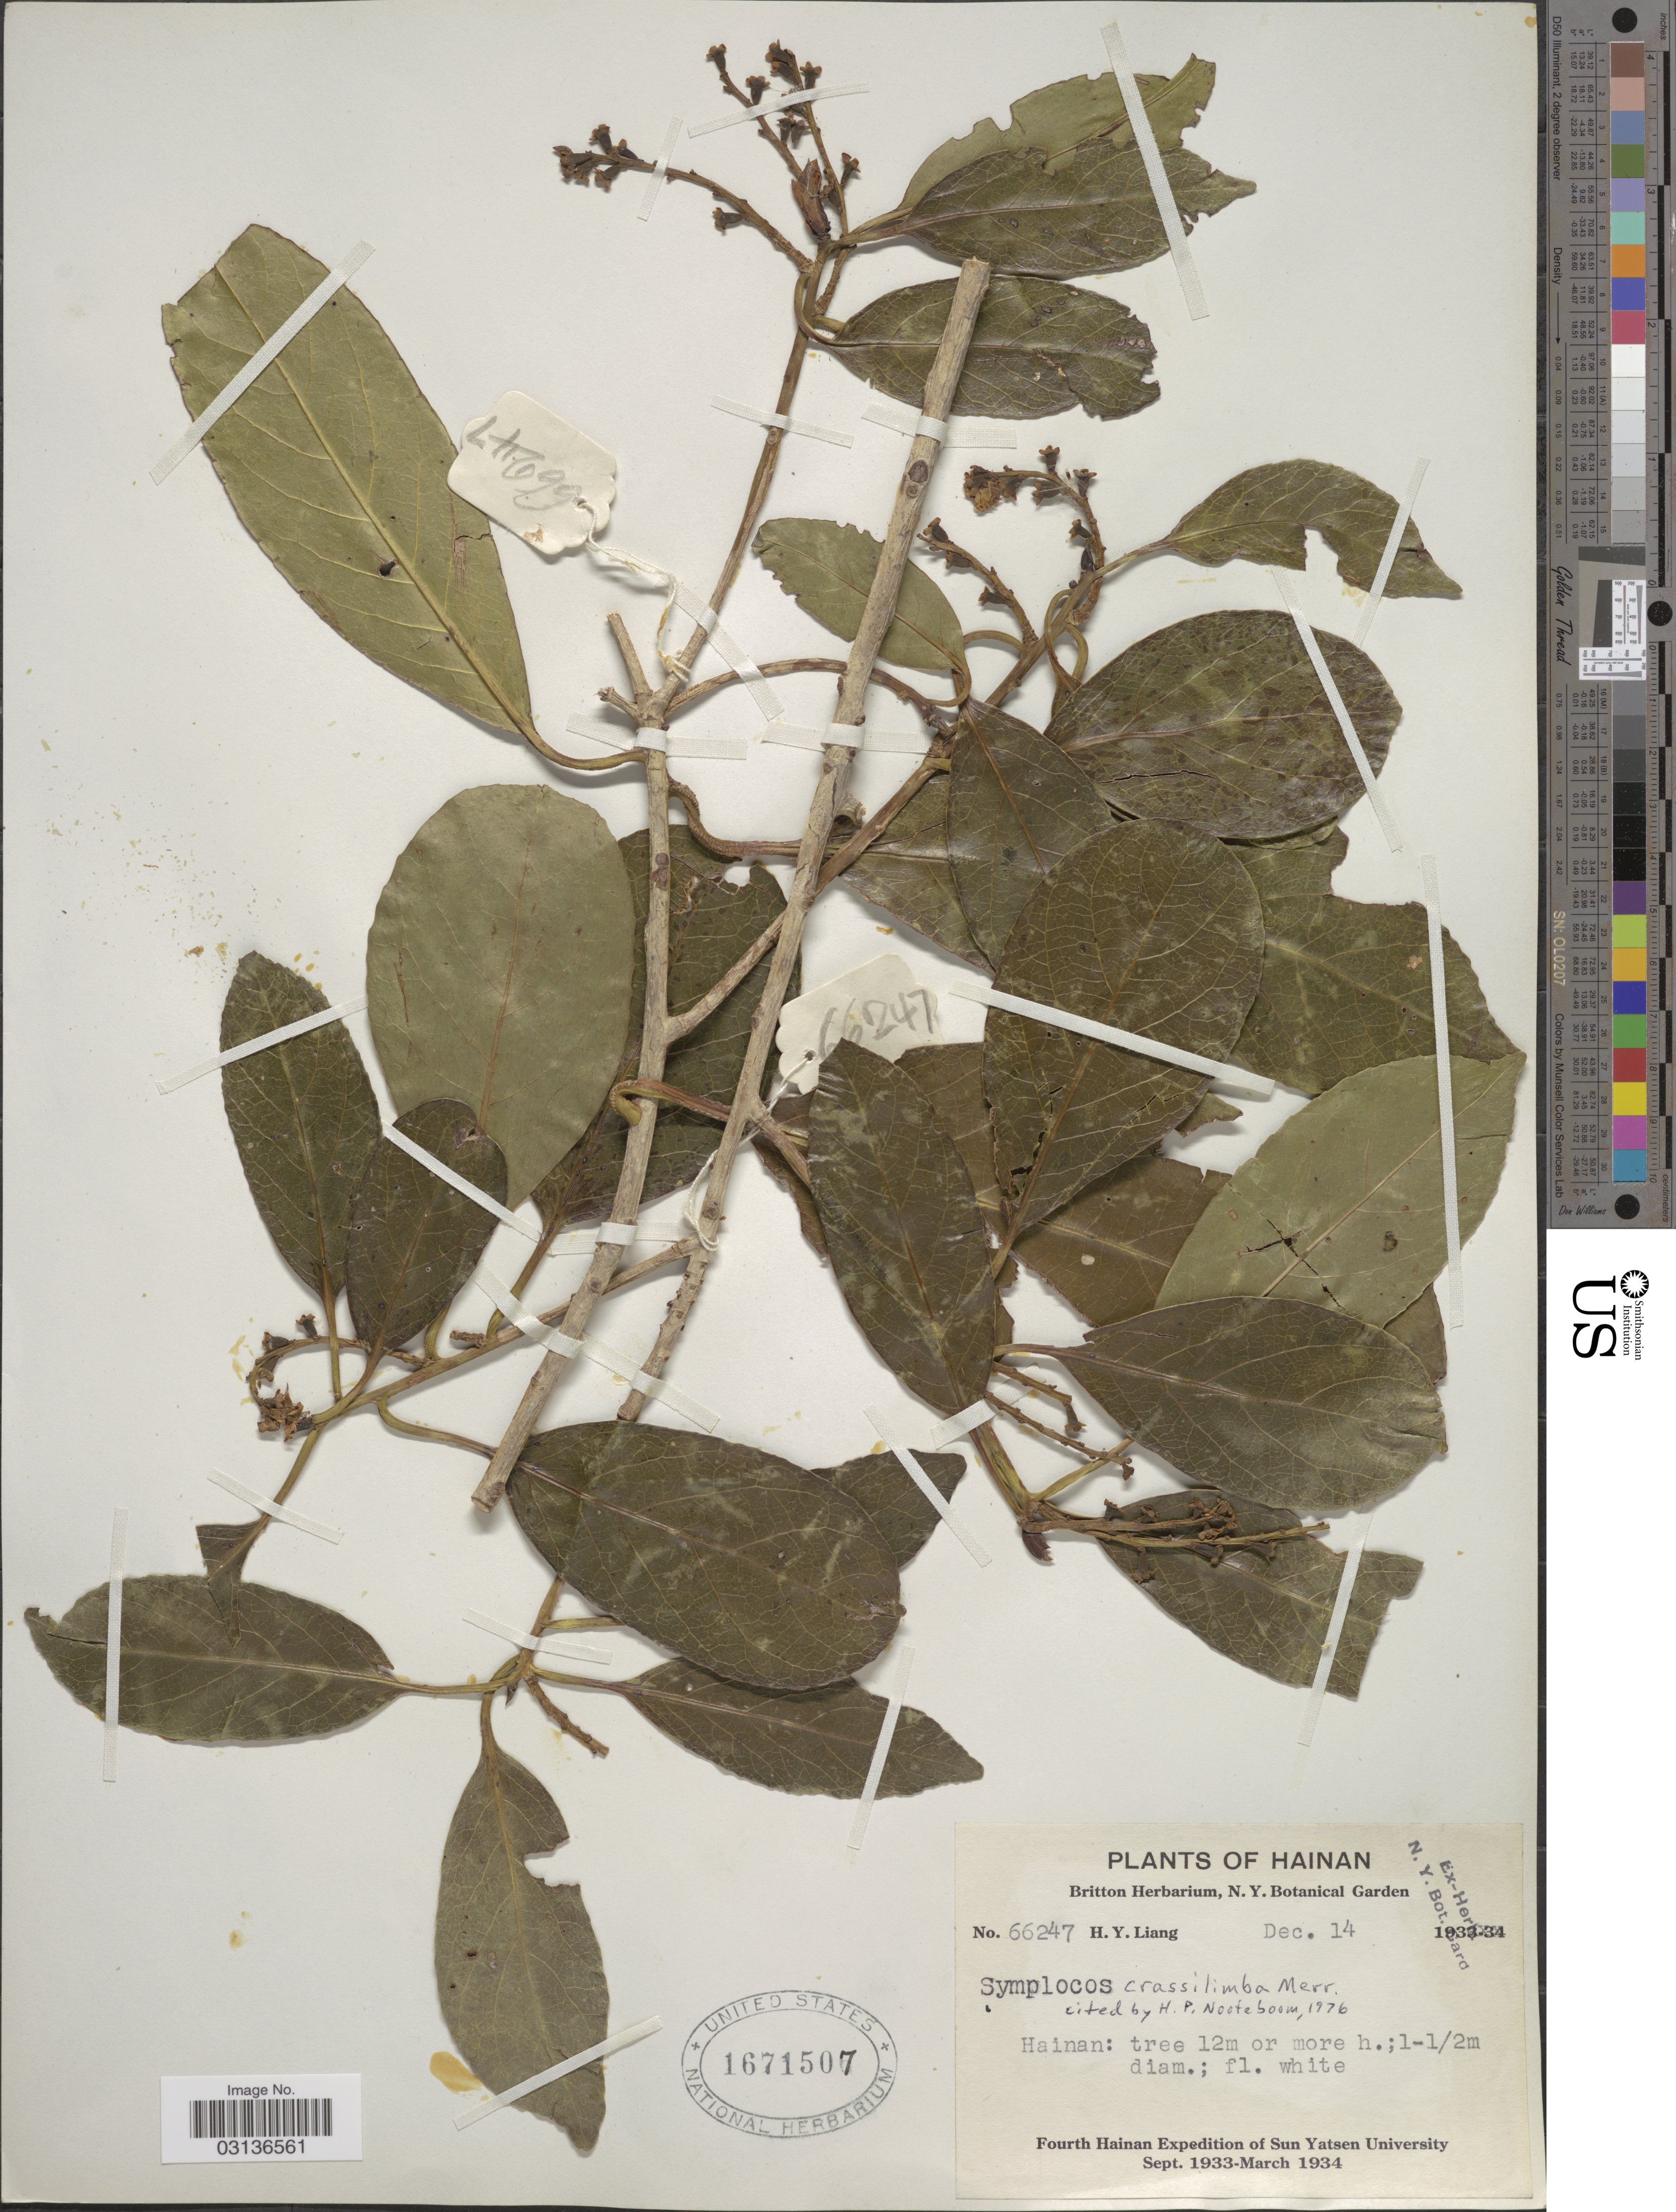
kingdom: Plantae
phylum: Tracheophyta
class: Magnoliopsida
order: Ericales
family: Symplocaceae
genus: Symplocos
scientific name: Symplocos crassilimba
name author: Merr.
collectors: H. Y. Liang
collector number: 66247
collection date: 1933-12-14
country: China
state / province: Hainan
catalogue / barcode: US 1671507